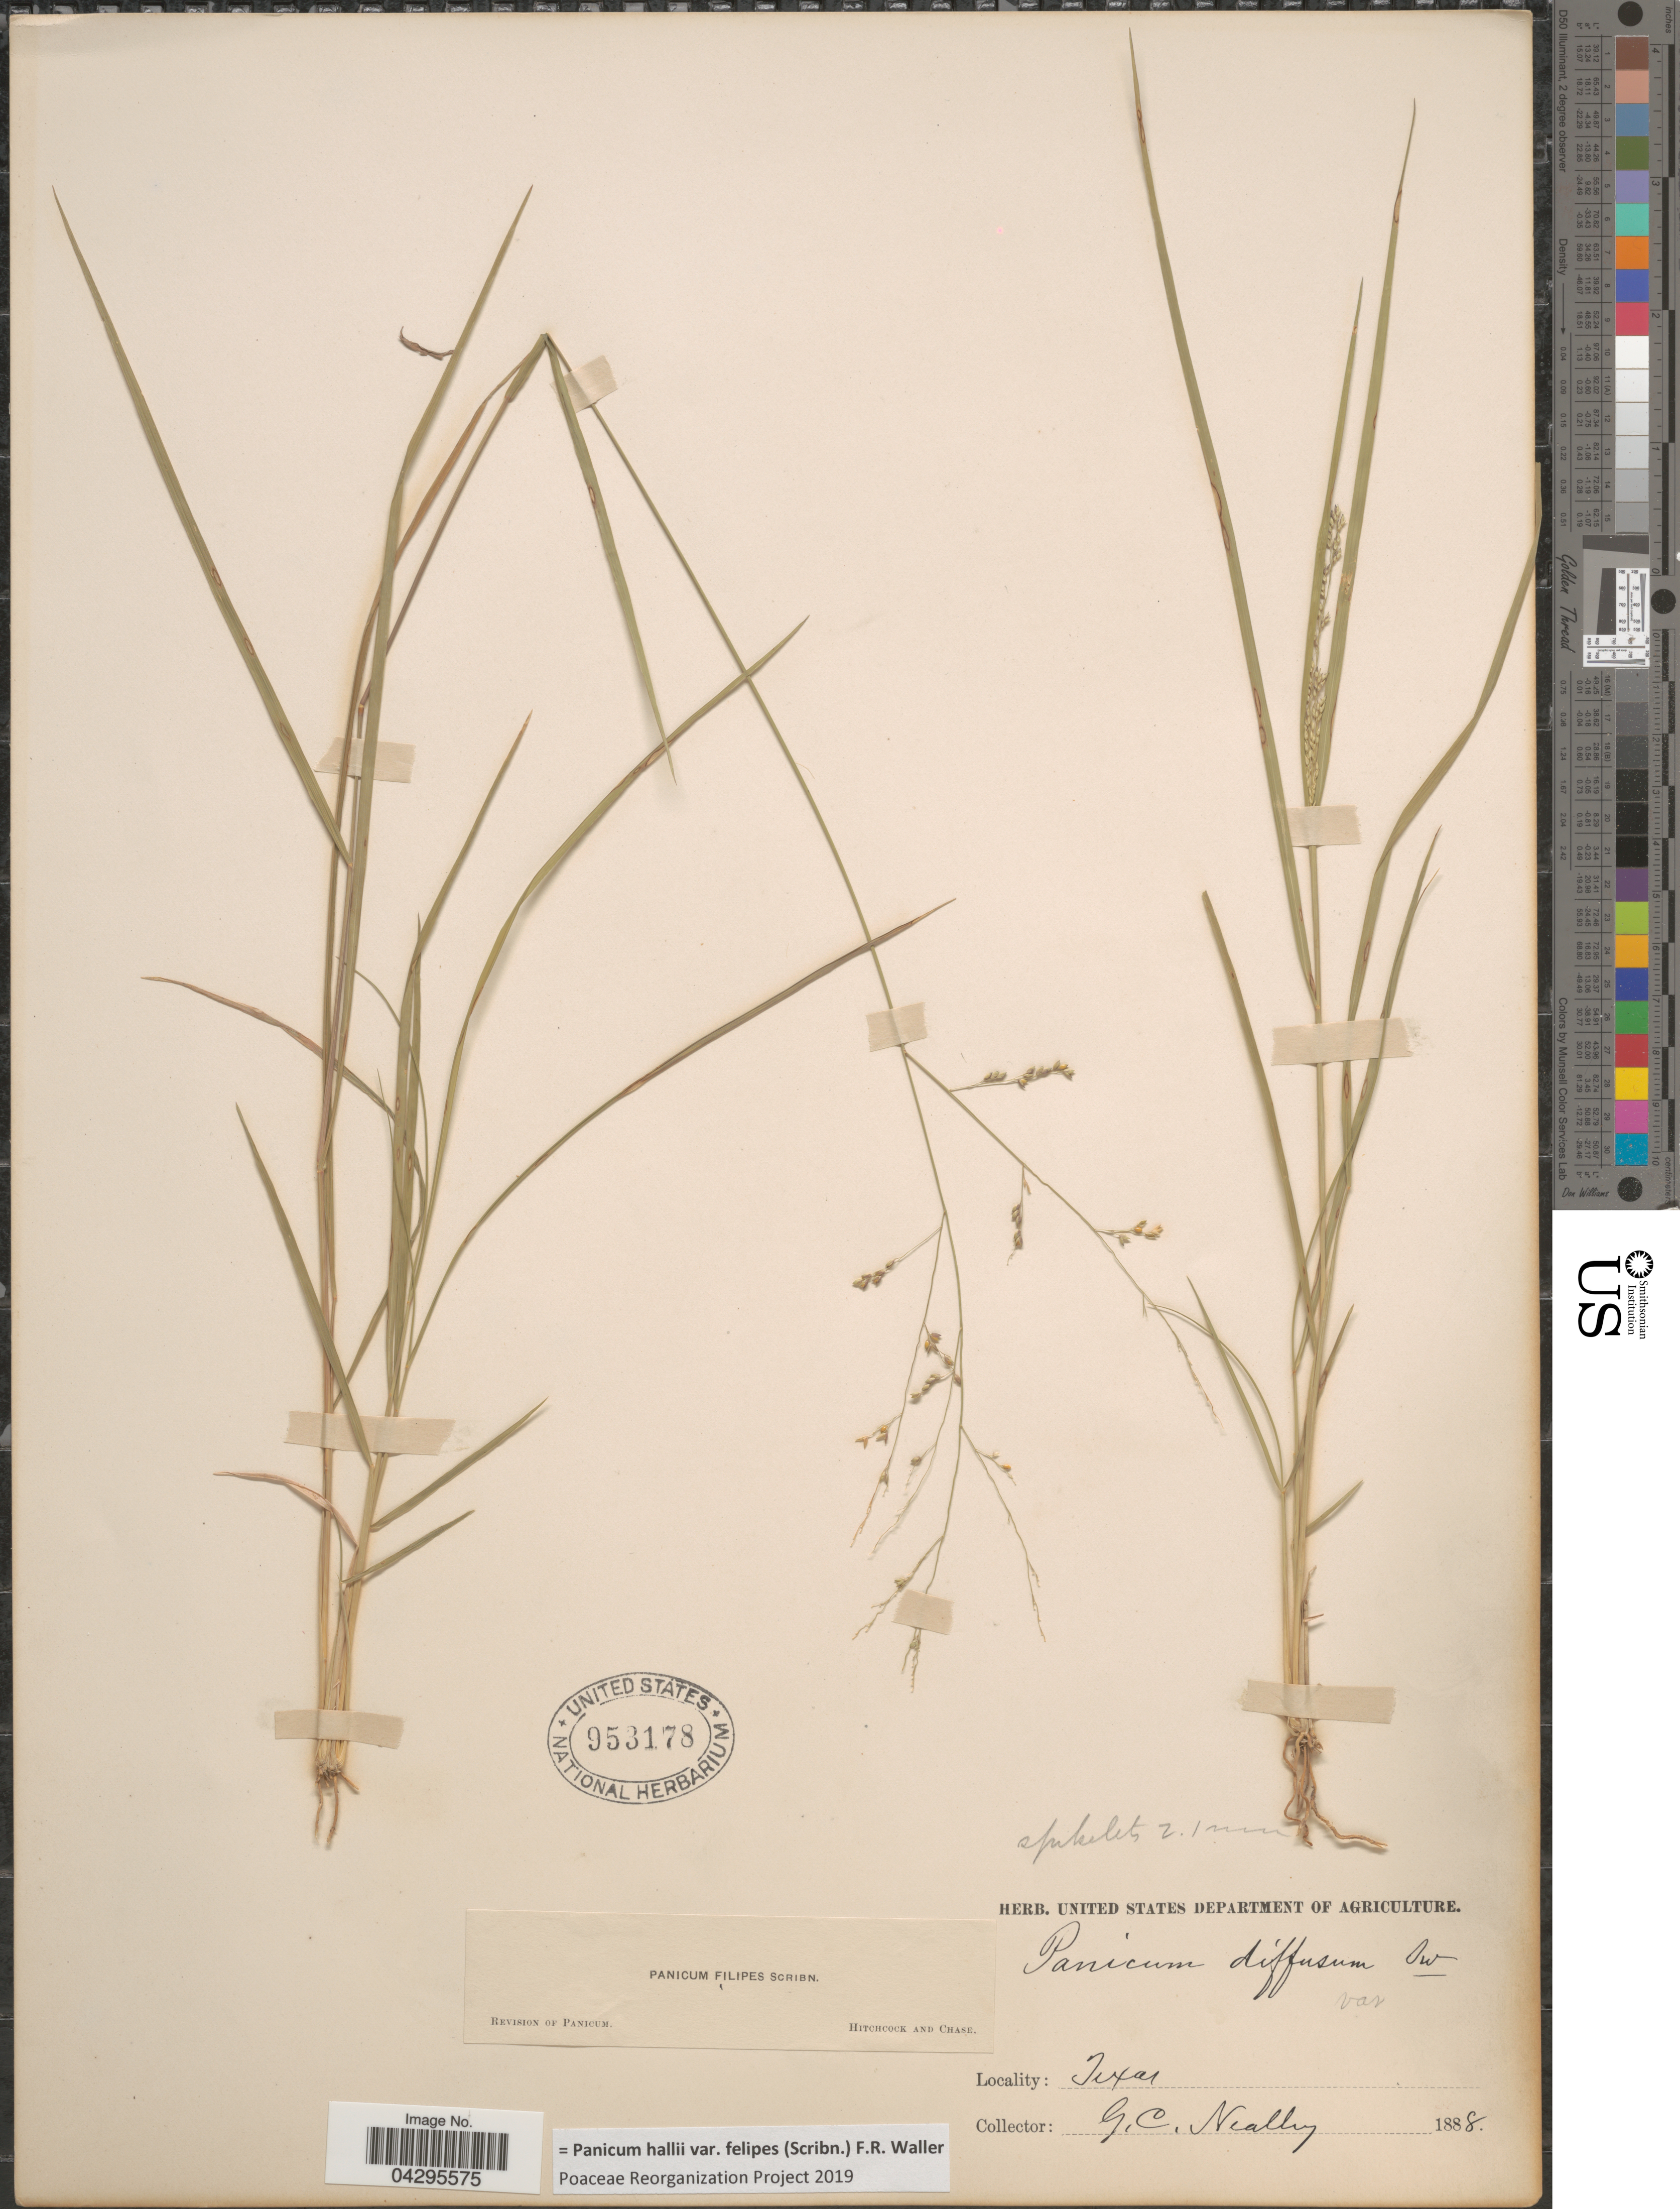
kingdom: Plantae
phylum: Tracheophyta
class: Liliopsida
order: Poales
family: Poaceae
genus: Panicum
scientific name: Panicum hallii var. felipes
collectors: G. C. Nealley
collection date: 1888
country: United States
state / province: Texas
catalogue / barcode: US 953178